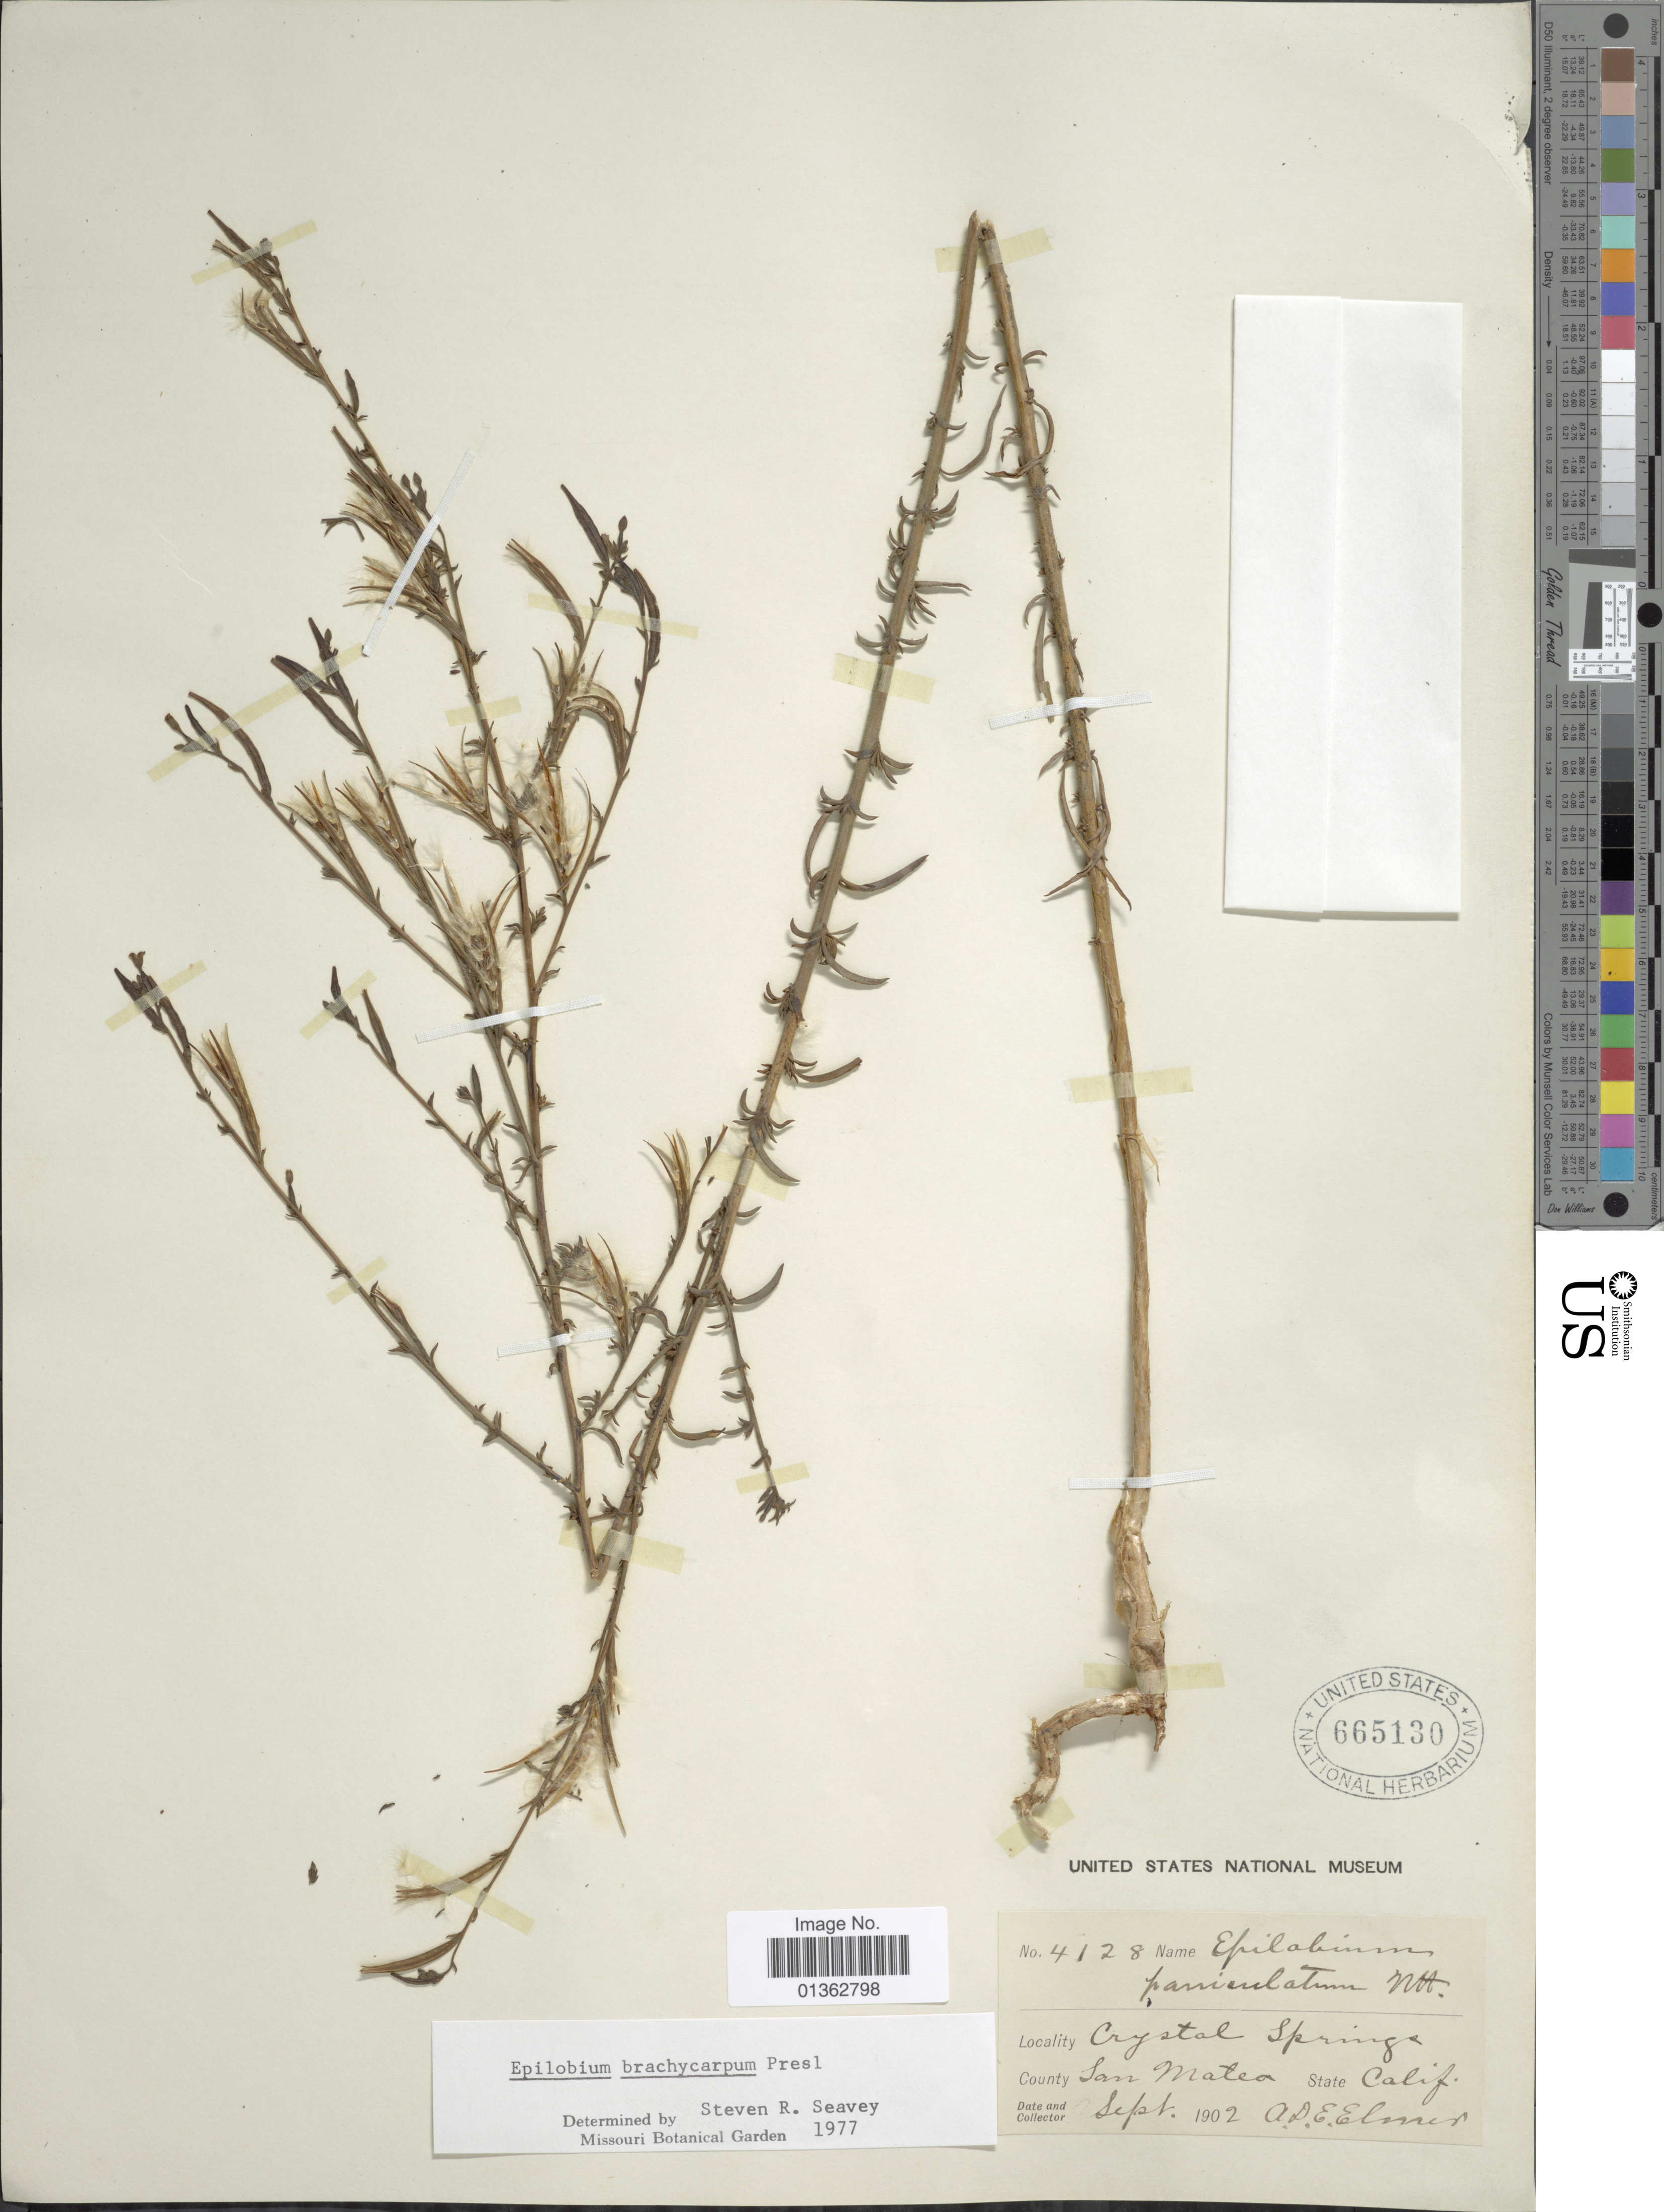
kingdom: Plantae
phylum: Tracheophyta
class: Magnoliopsida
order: Myrtales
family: Onagraceae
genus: Epilobium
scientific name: Epilobium brachycarpum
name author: C. Presl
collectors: A. D. E. Elmer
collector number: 4128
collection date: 1902-09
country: United States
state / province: California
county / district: San Mateo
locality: Crystal Springs. County San Mateo.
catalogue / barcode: US 665130